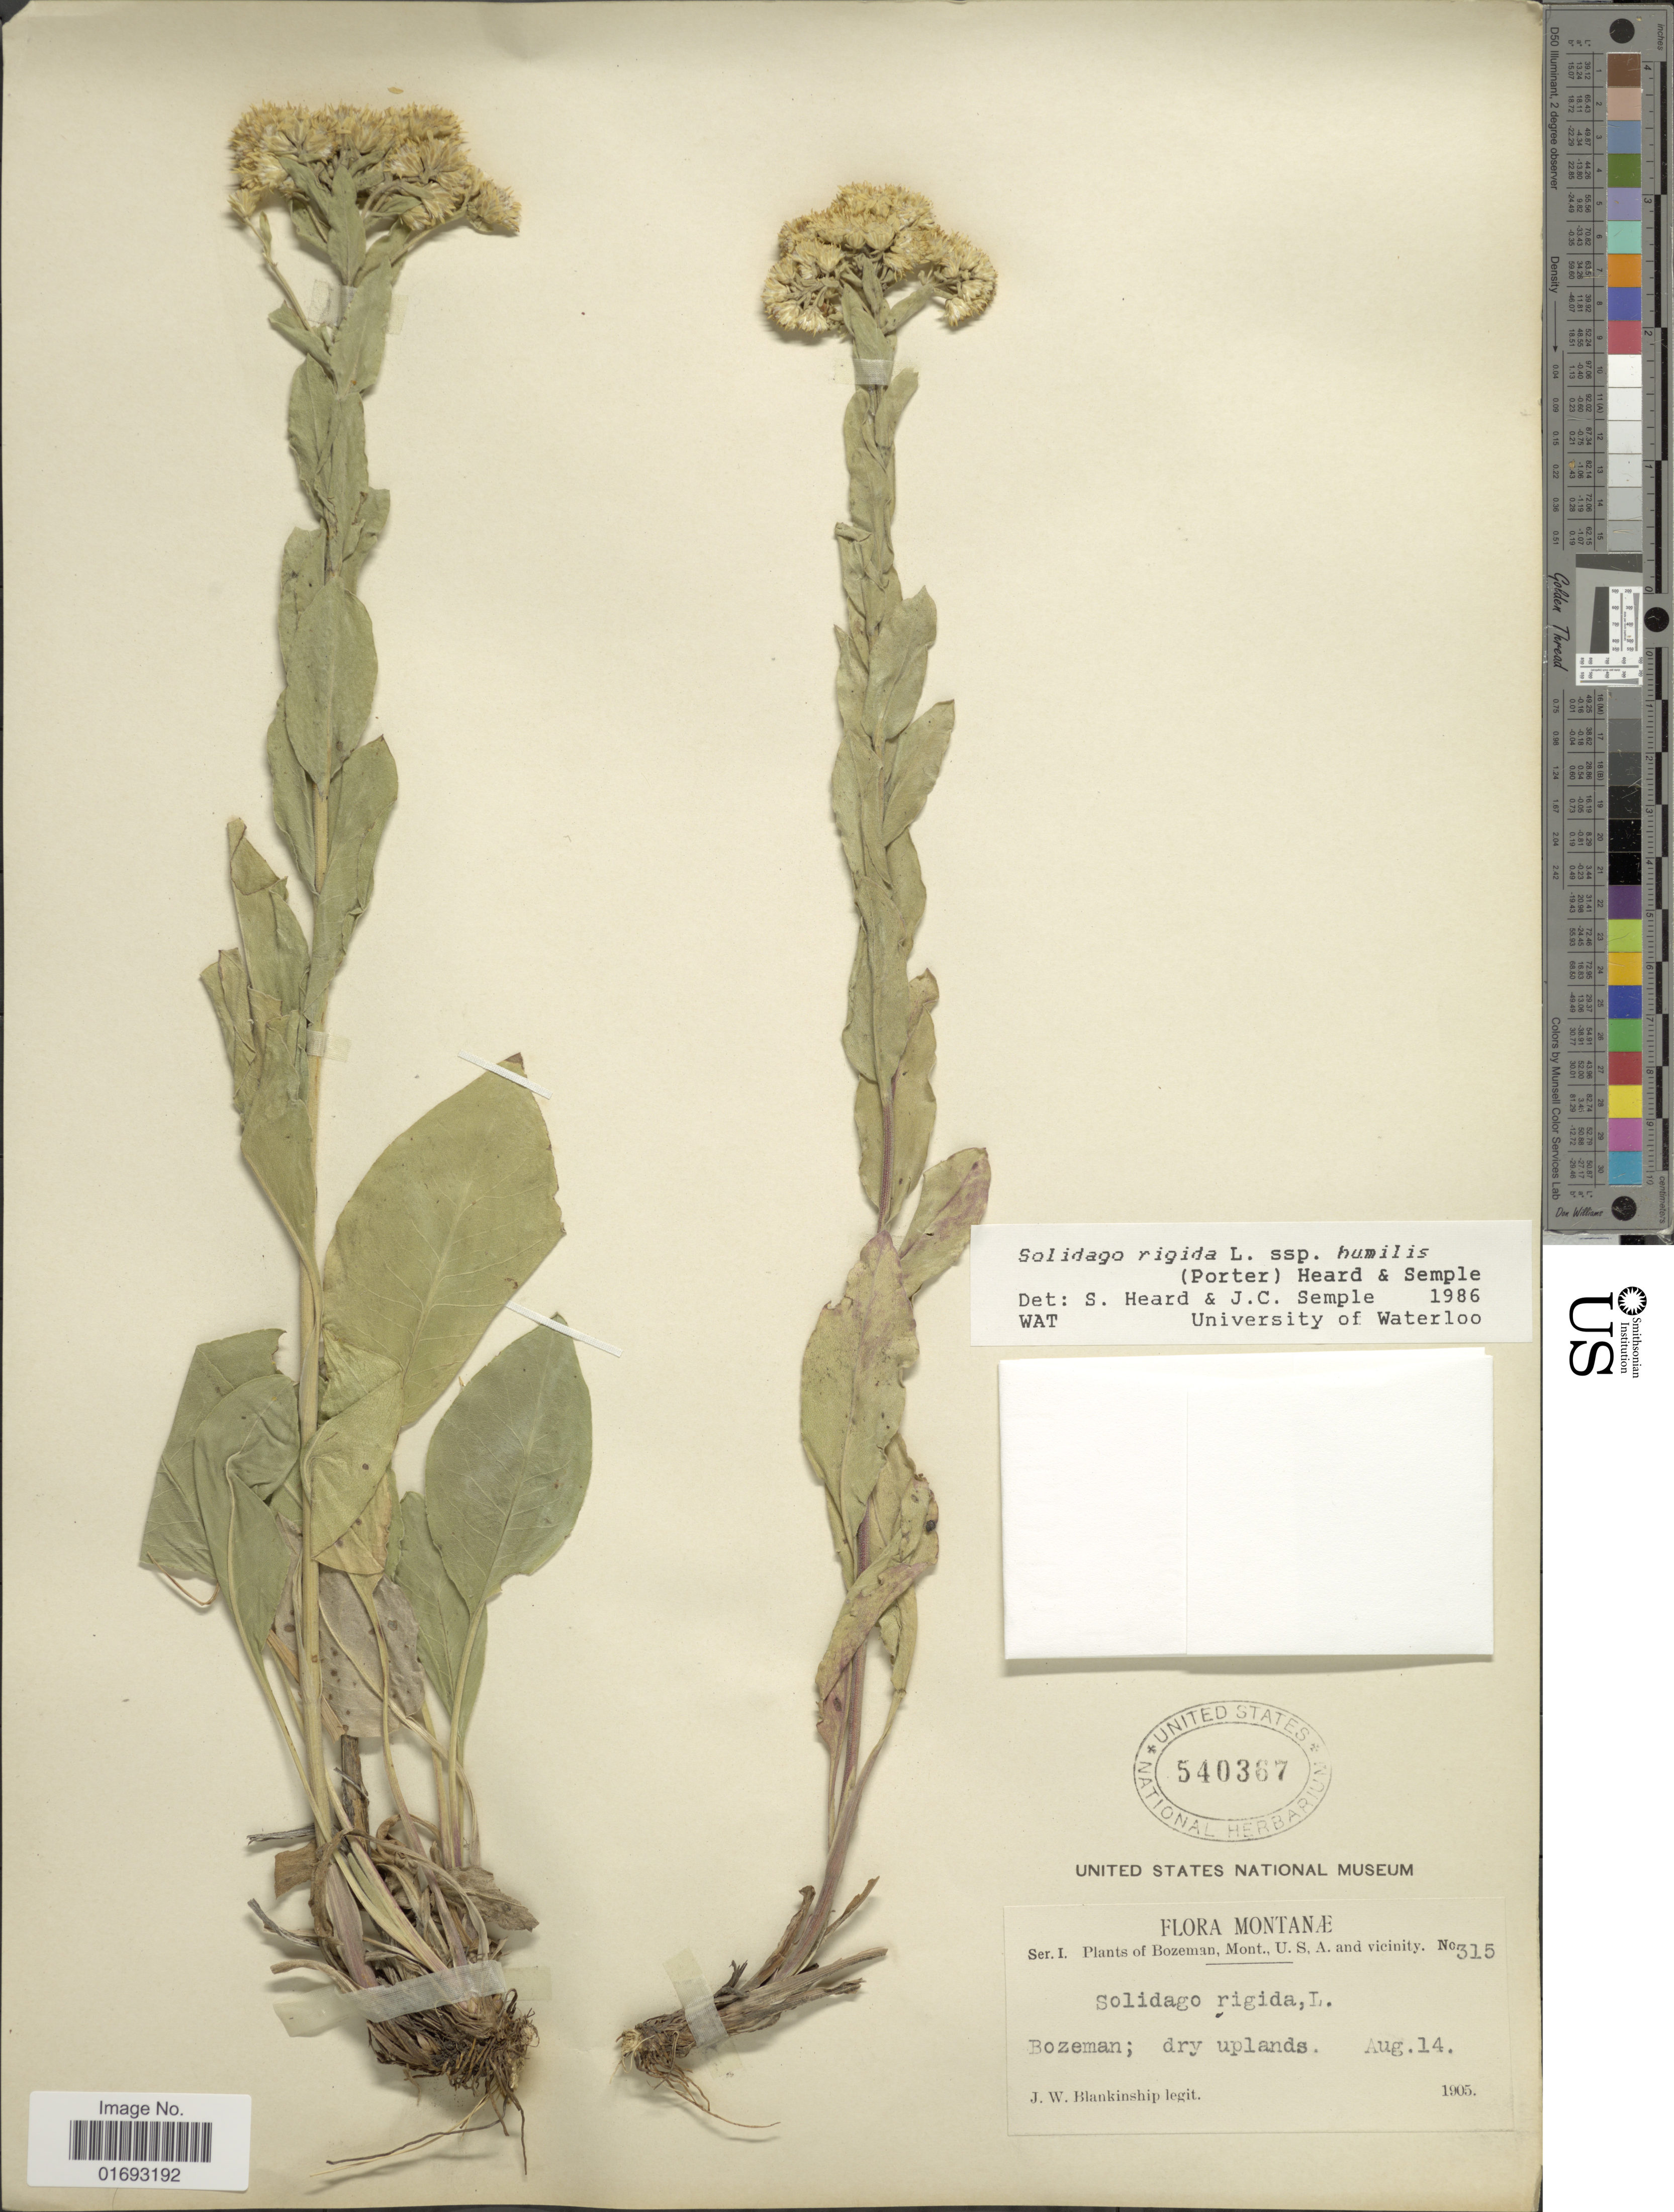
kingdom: Plantae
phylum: Tracheophyta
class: Magnoliopsida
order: Asterales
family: Asteraceae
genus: Oligoneuron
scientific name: Oligoneuron rigidum var. humile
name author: (Porter) G.L. Nesom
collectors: J. W. Blankinship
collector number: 315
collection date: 1905-08-14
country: United States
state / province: Montana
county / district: Gallatin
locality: Bozeman, dry uplands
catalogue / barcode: US 540367